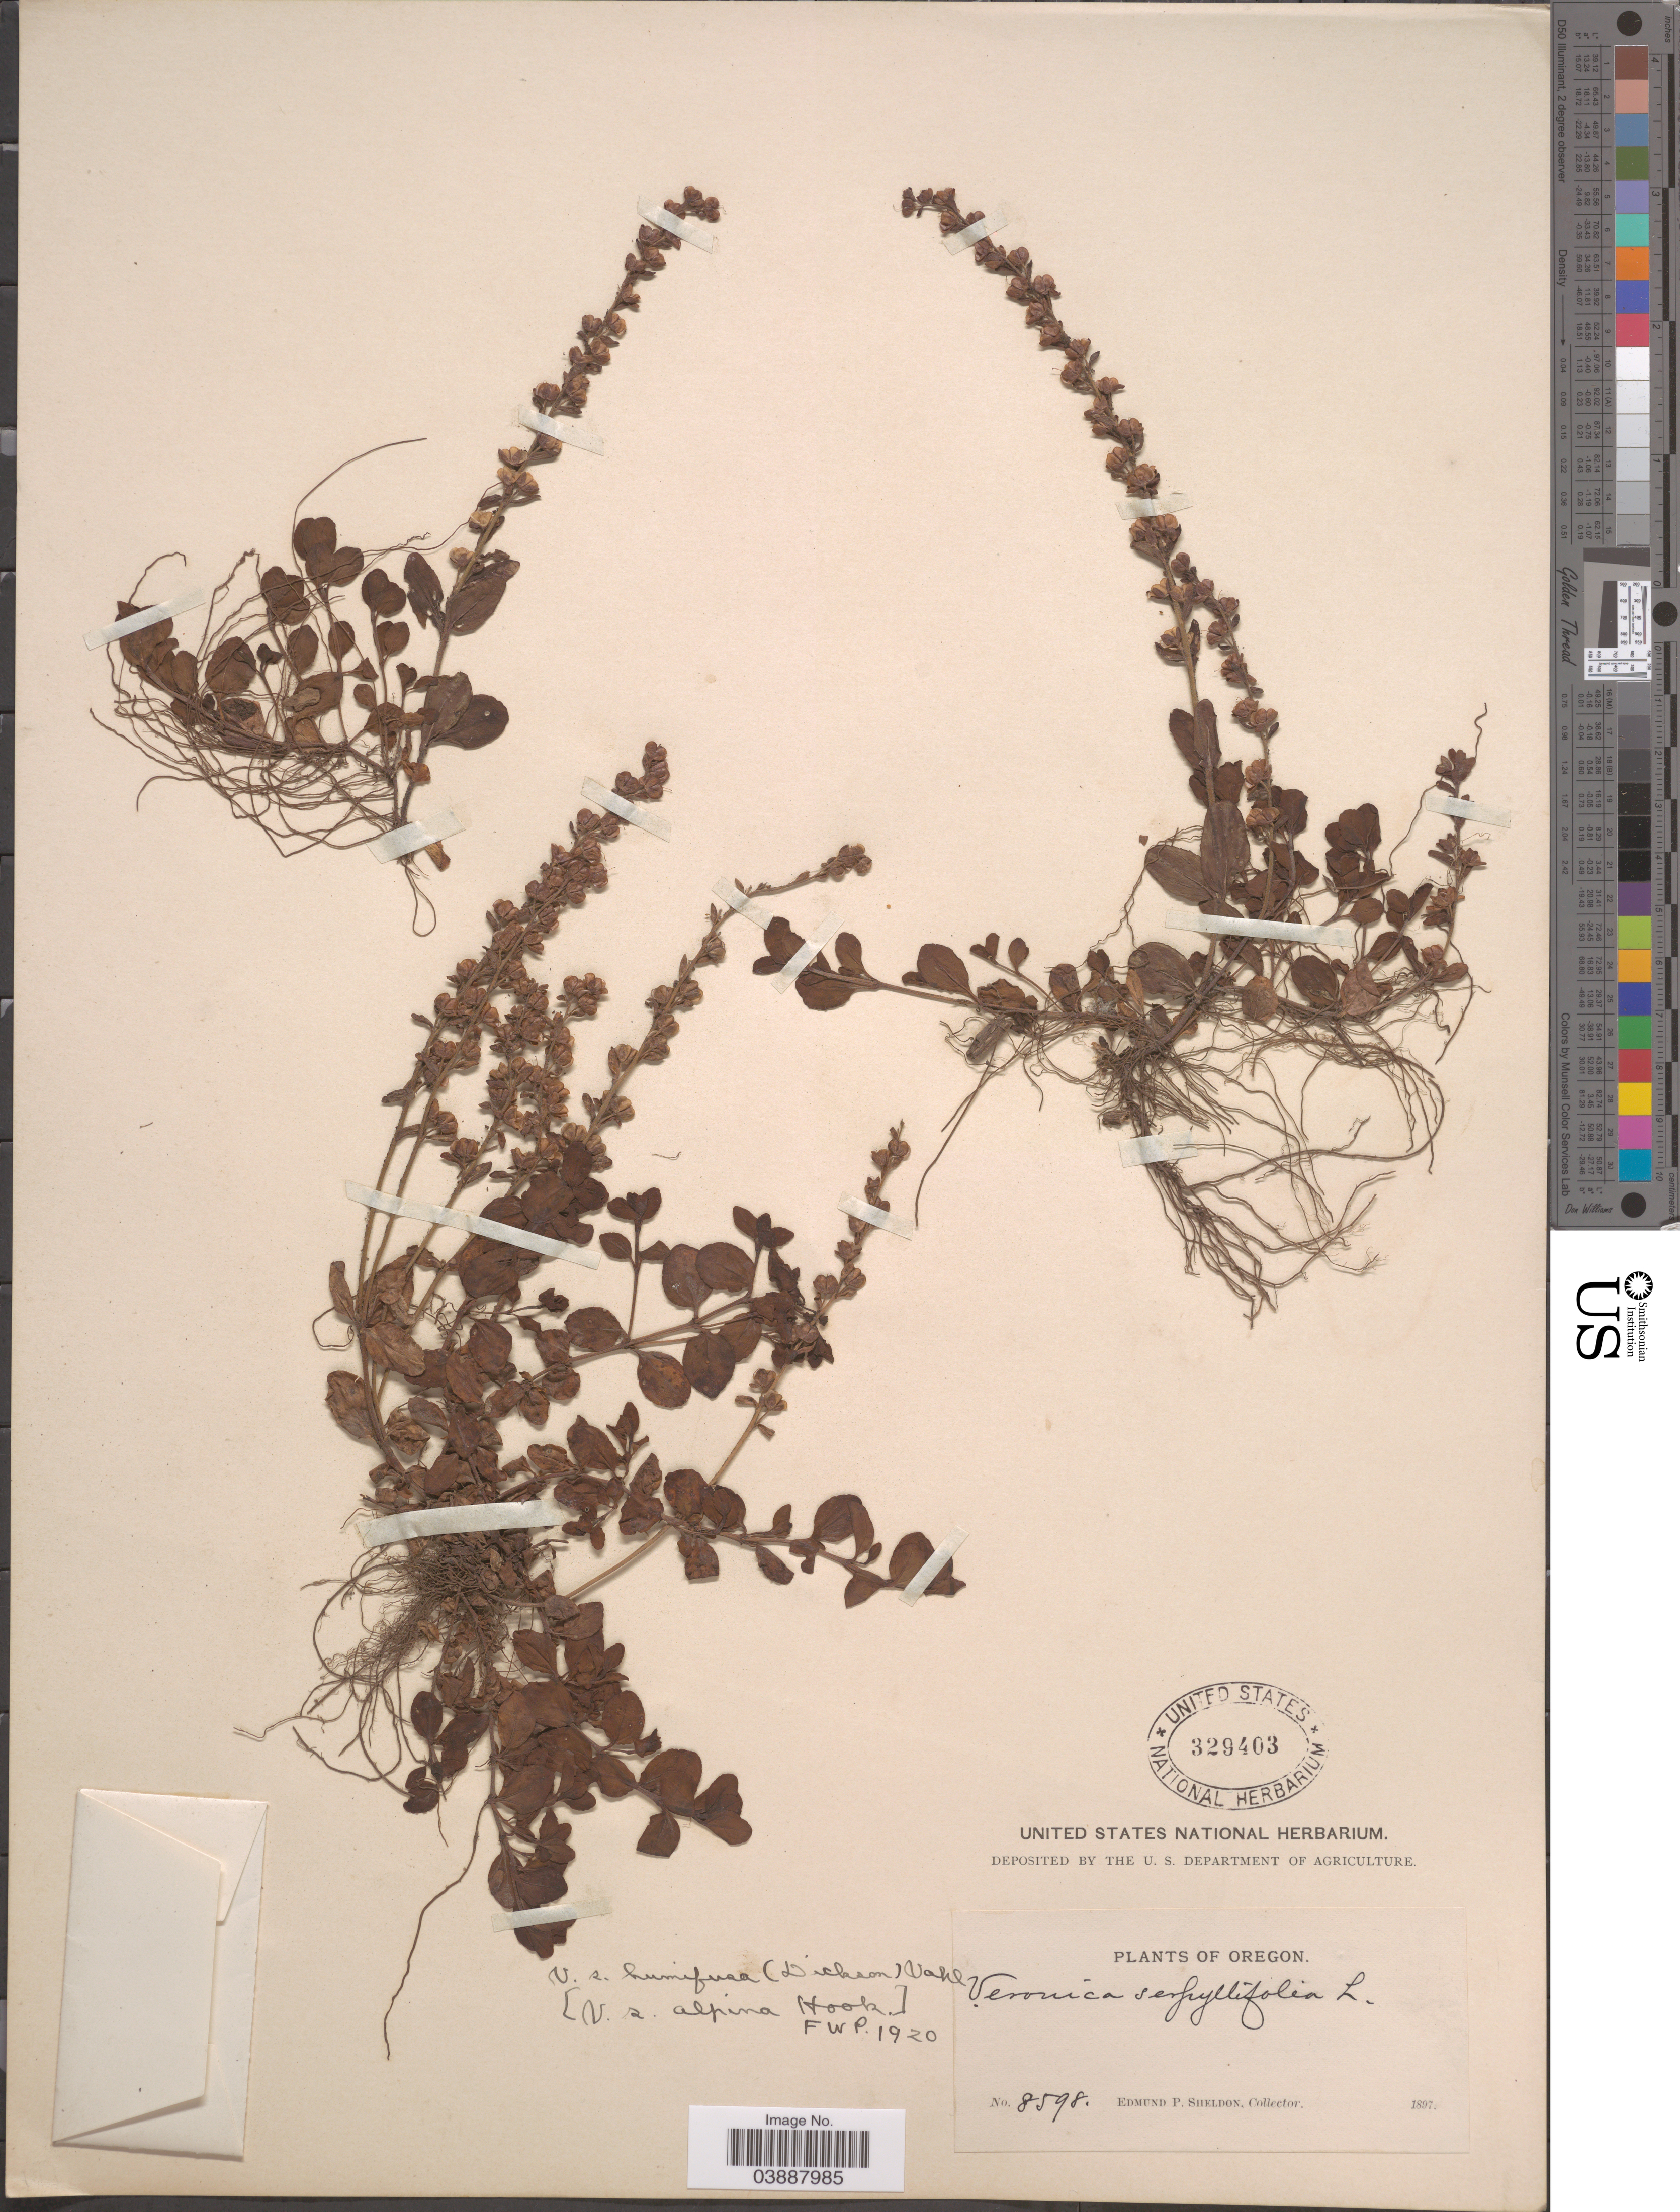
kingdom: Plantae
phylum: Tracheophyta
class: Magnoliopsida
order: Lamiales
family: Plantaginaceae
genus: Veronica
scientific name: Veronica serpyllifolia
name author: L.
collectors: E. P. Sheldon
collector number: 8598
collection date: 1897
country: United States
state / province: Oregon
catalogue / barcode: US 329403